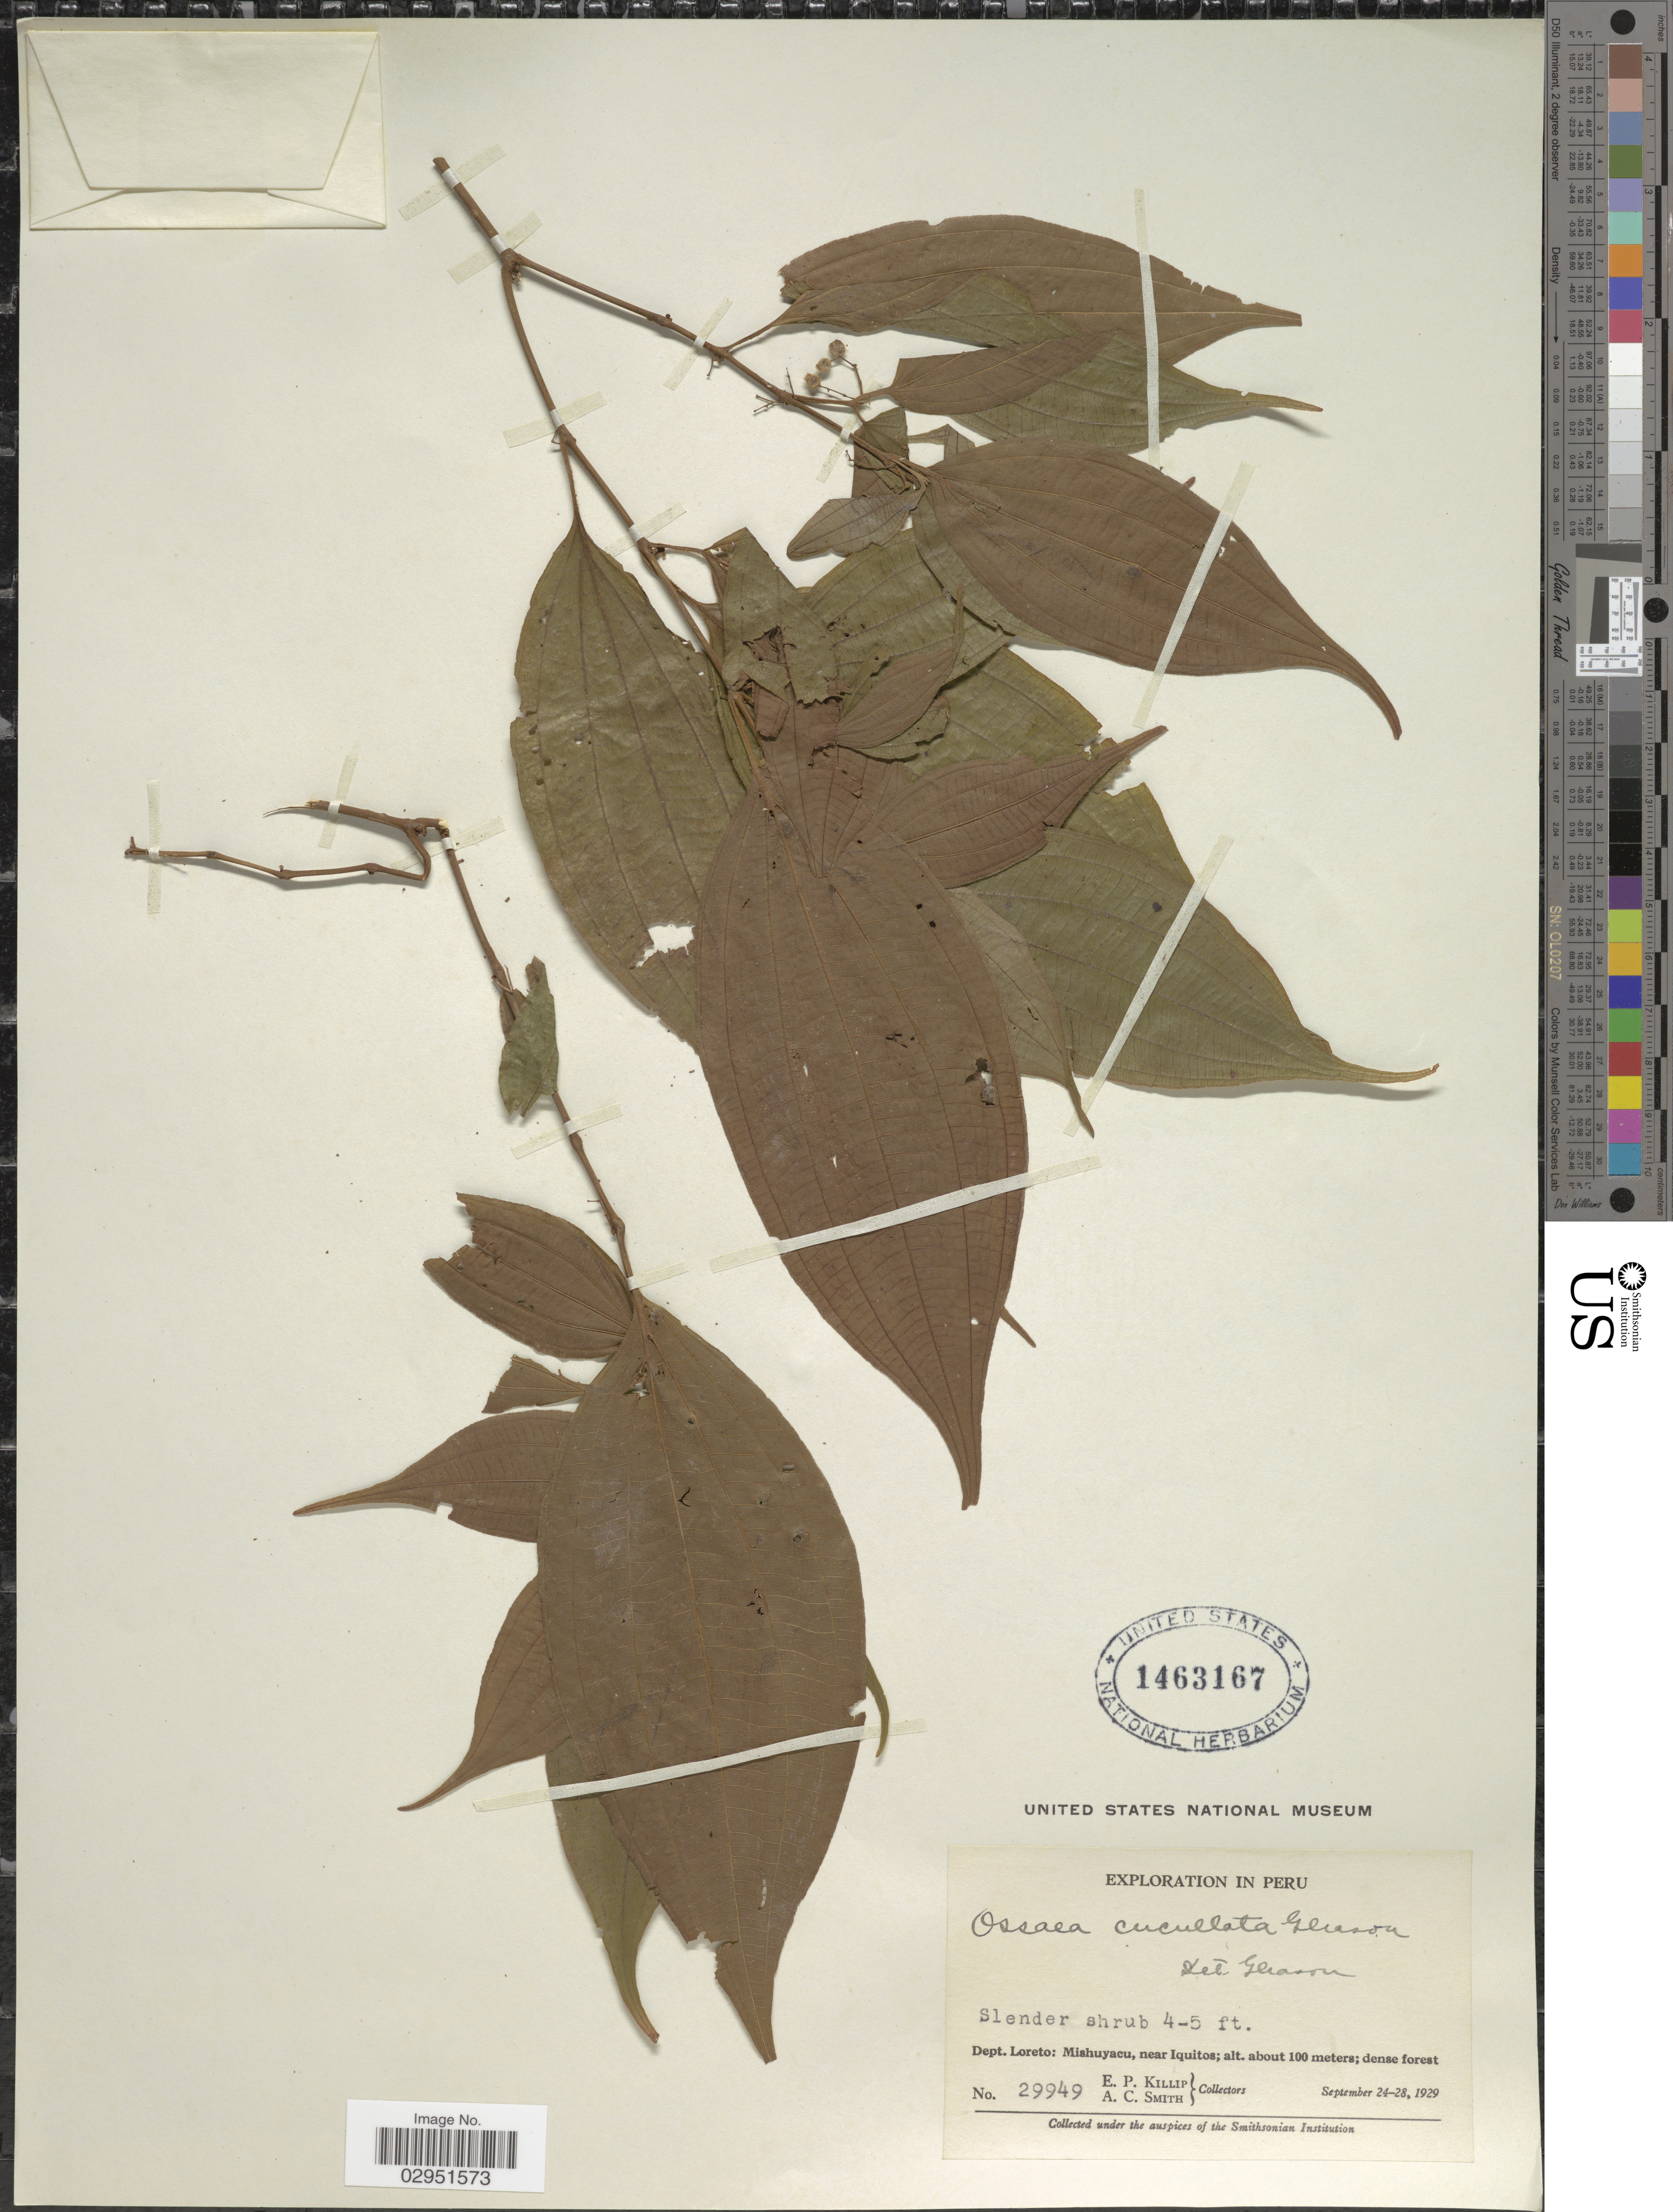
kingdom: Plantae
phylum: Tracheophyta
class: Magnoliopsida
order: Myrtales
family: Melastomataceae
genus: Ossaea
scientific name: Ossaea cucullata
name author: Gleason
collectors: E. P. Killip & A. C. Smith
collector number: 29949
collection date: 1929-09-24/1929-09-28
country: Peru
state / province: Loreto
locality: Dept. Loreto: Mishuyacu, near Iquitos.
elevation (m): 100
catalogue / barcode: US 1463167